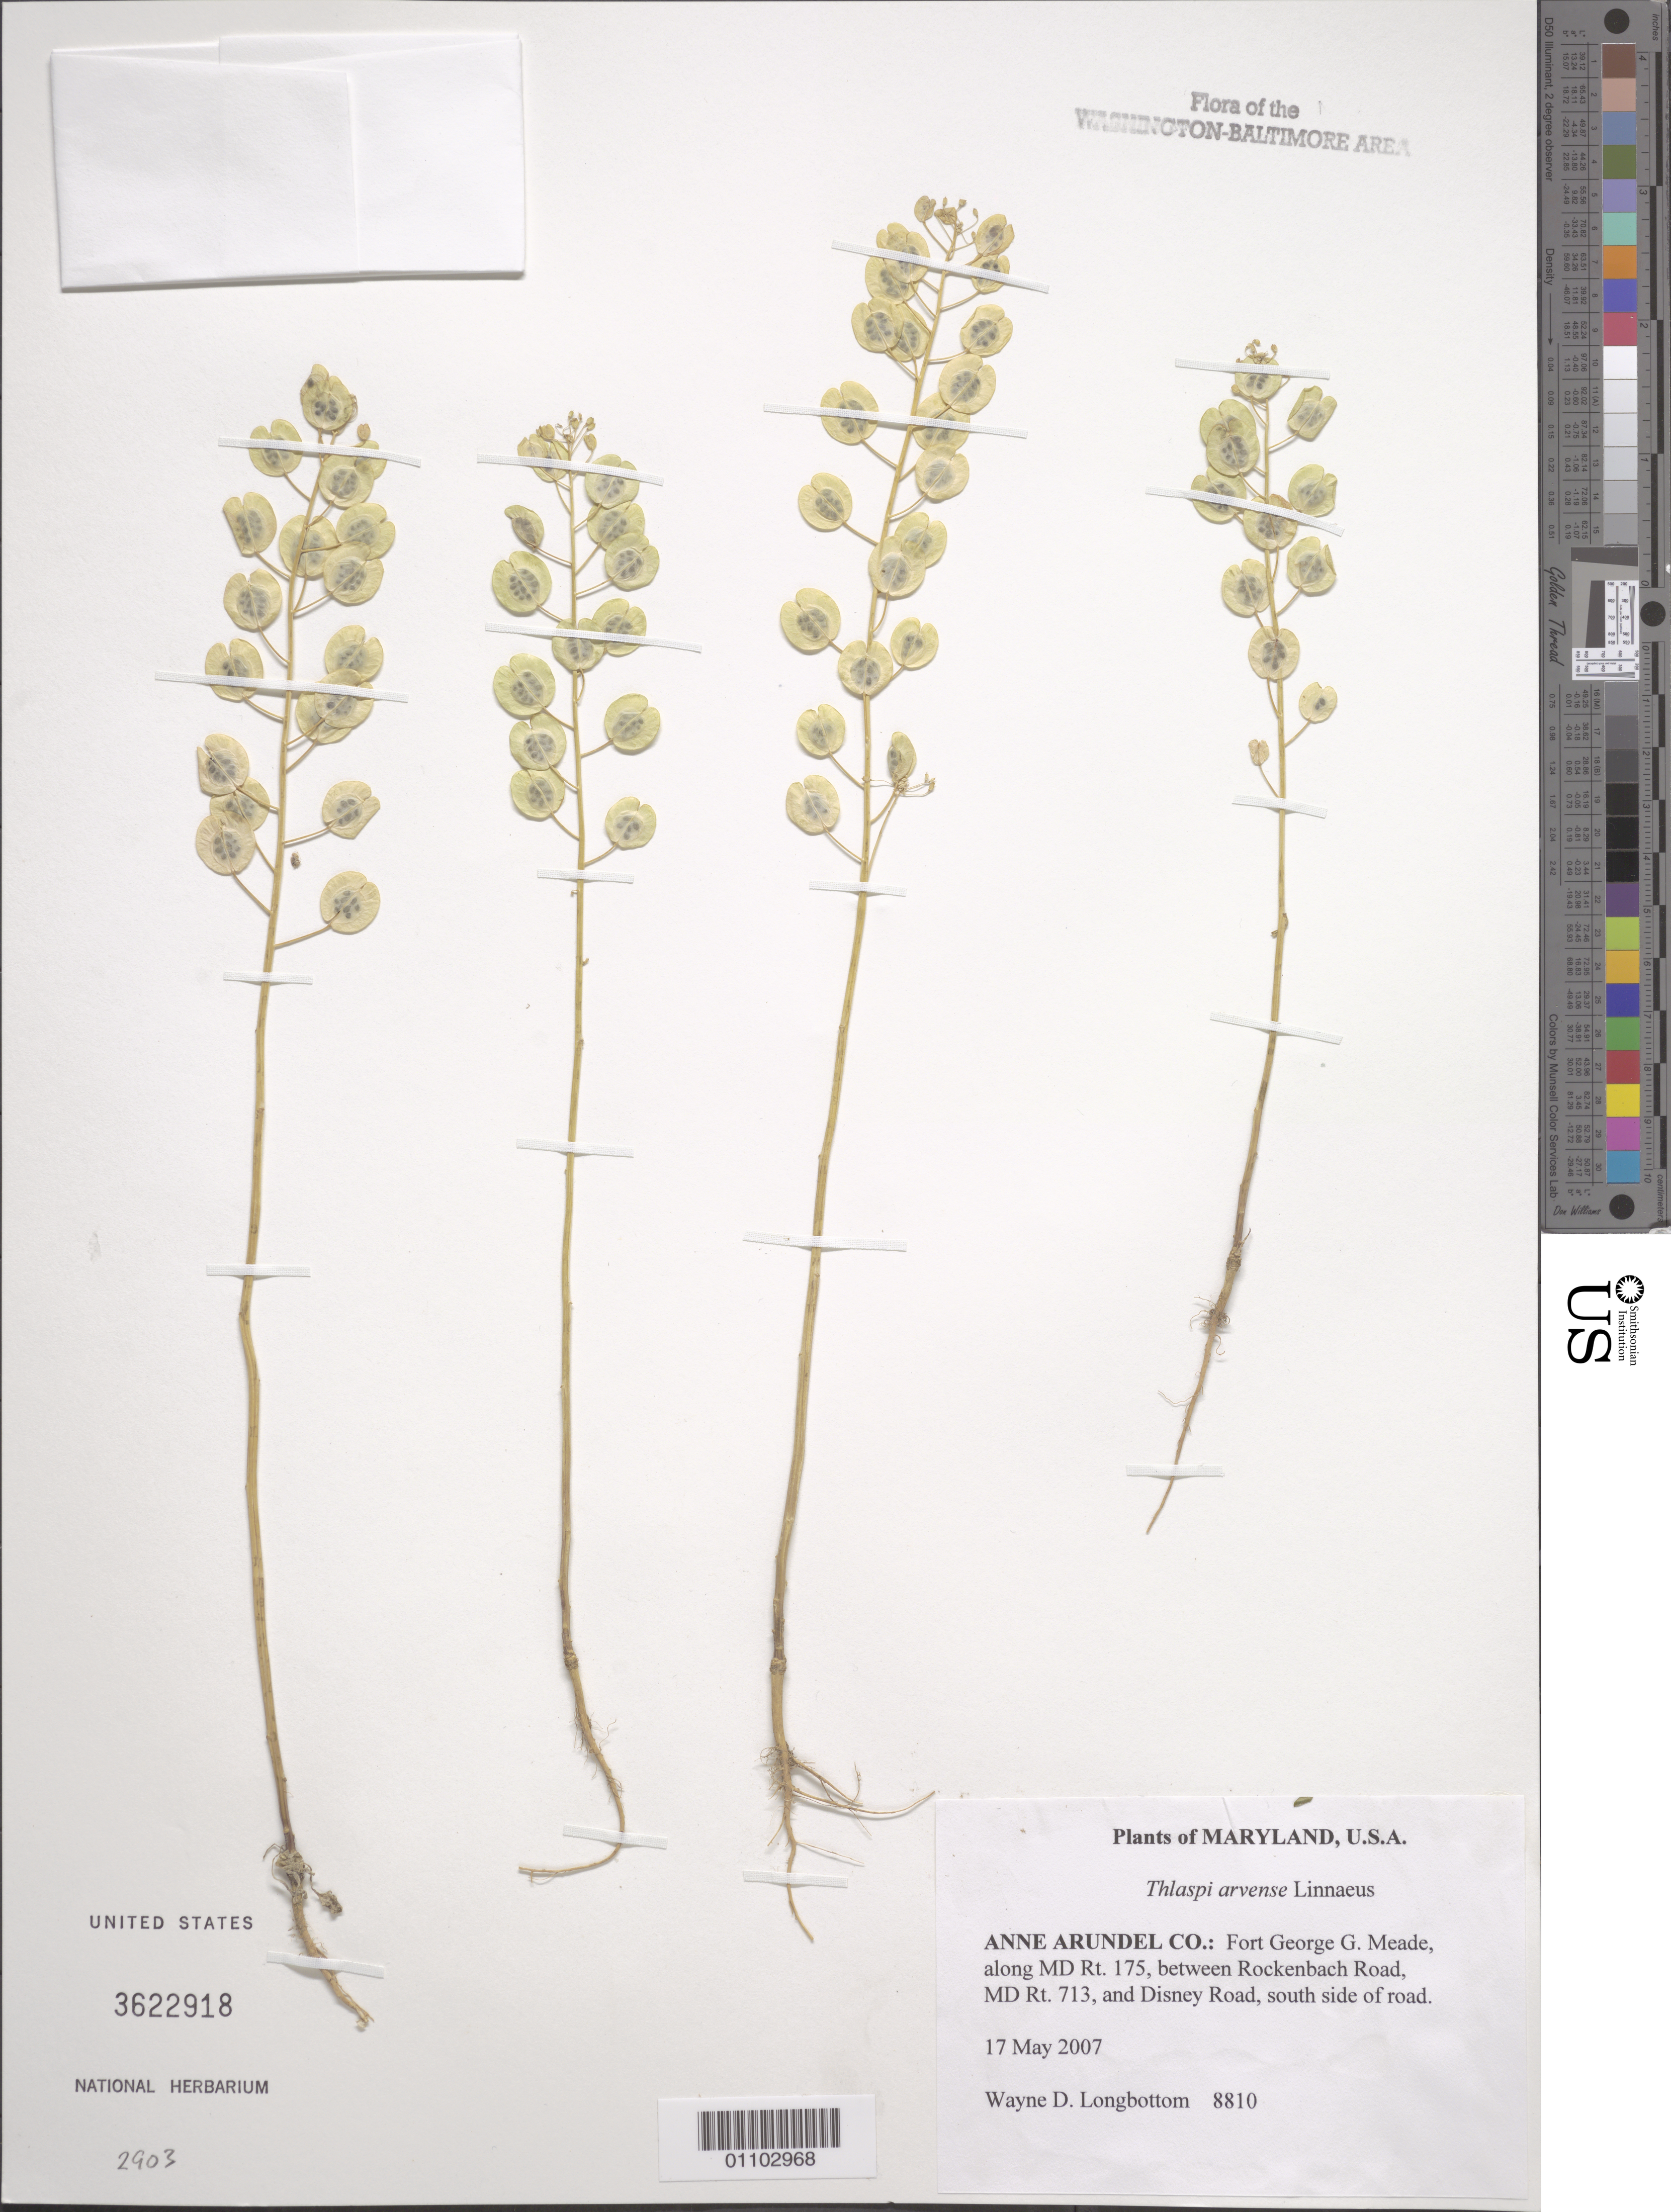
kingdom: Plantae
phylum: Tracheophyta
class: Magnoliopsida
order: Brassicales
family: Brassicaceae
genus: Thlaspi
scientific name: Thlaspi arvense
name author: L.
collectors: W. D. Longbottom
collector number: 8810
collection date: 2007-05-17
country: United States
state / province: Maryland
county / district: Anne Arundel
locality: Fort George G. Meade, along MD Rt. 175, between Rochenbach Road, MD Rt. 713, and Disney Road, south side of road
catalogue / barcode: US 3622918